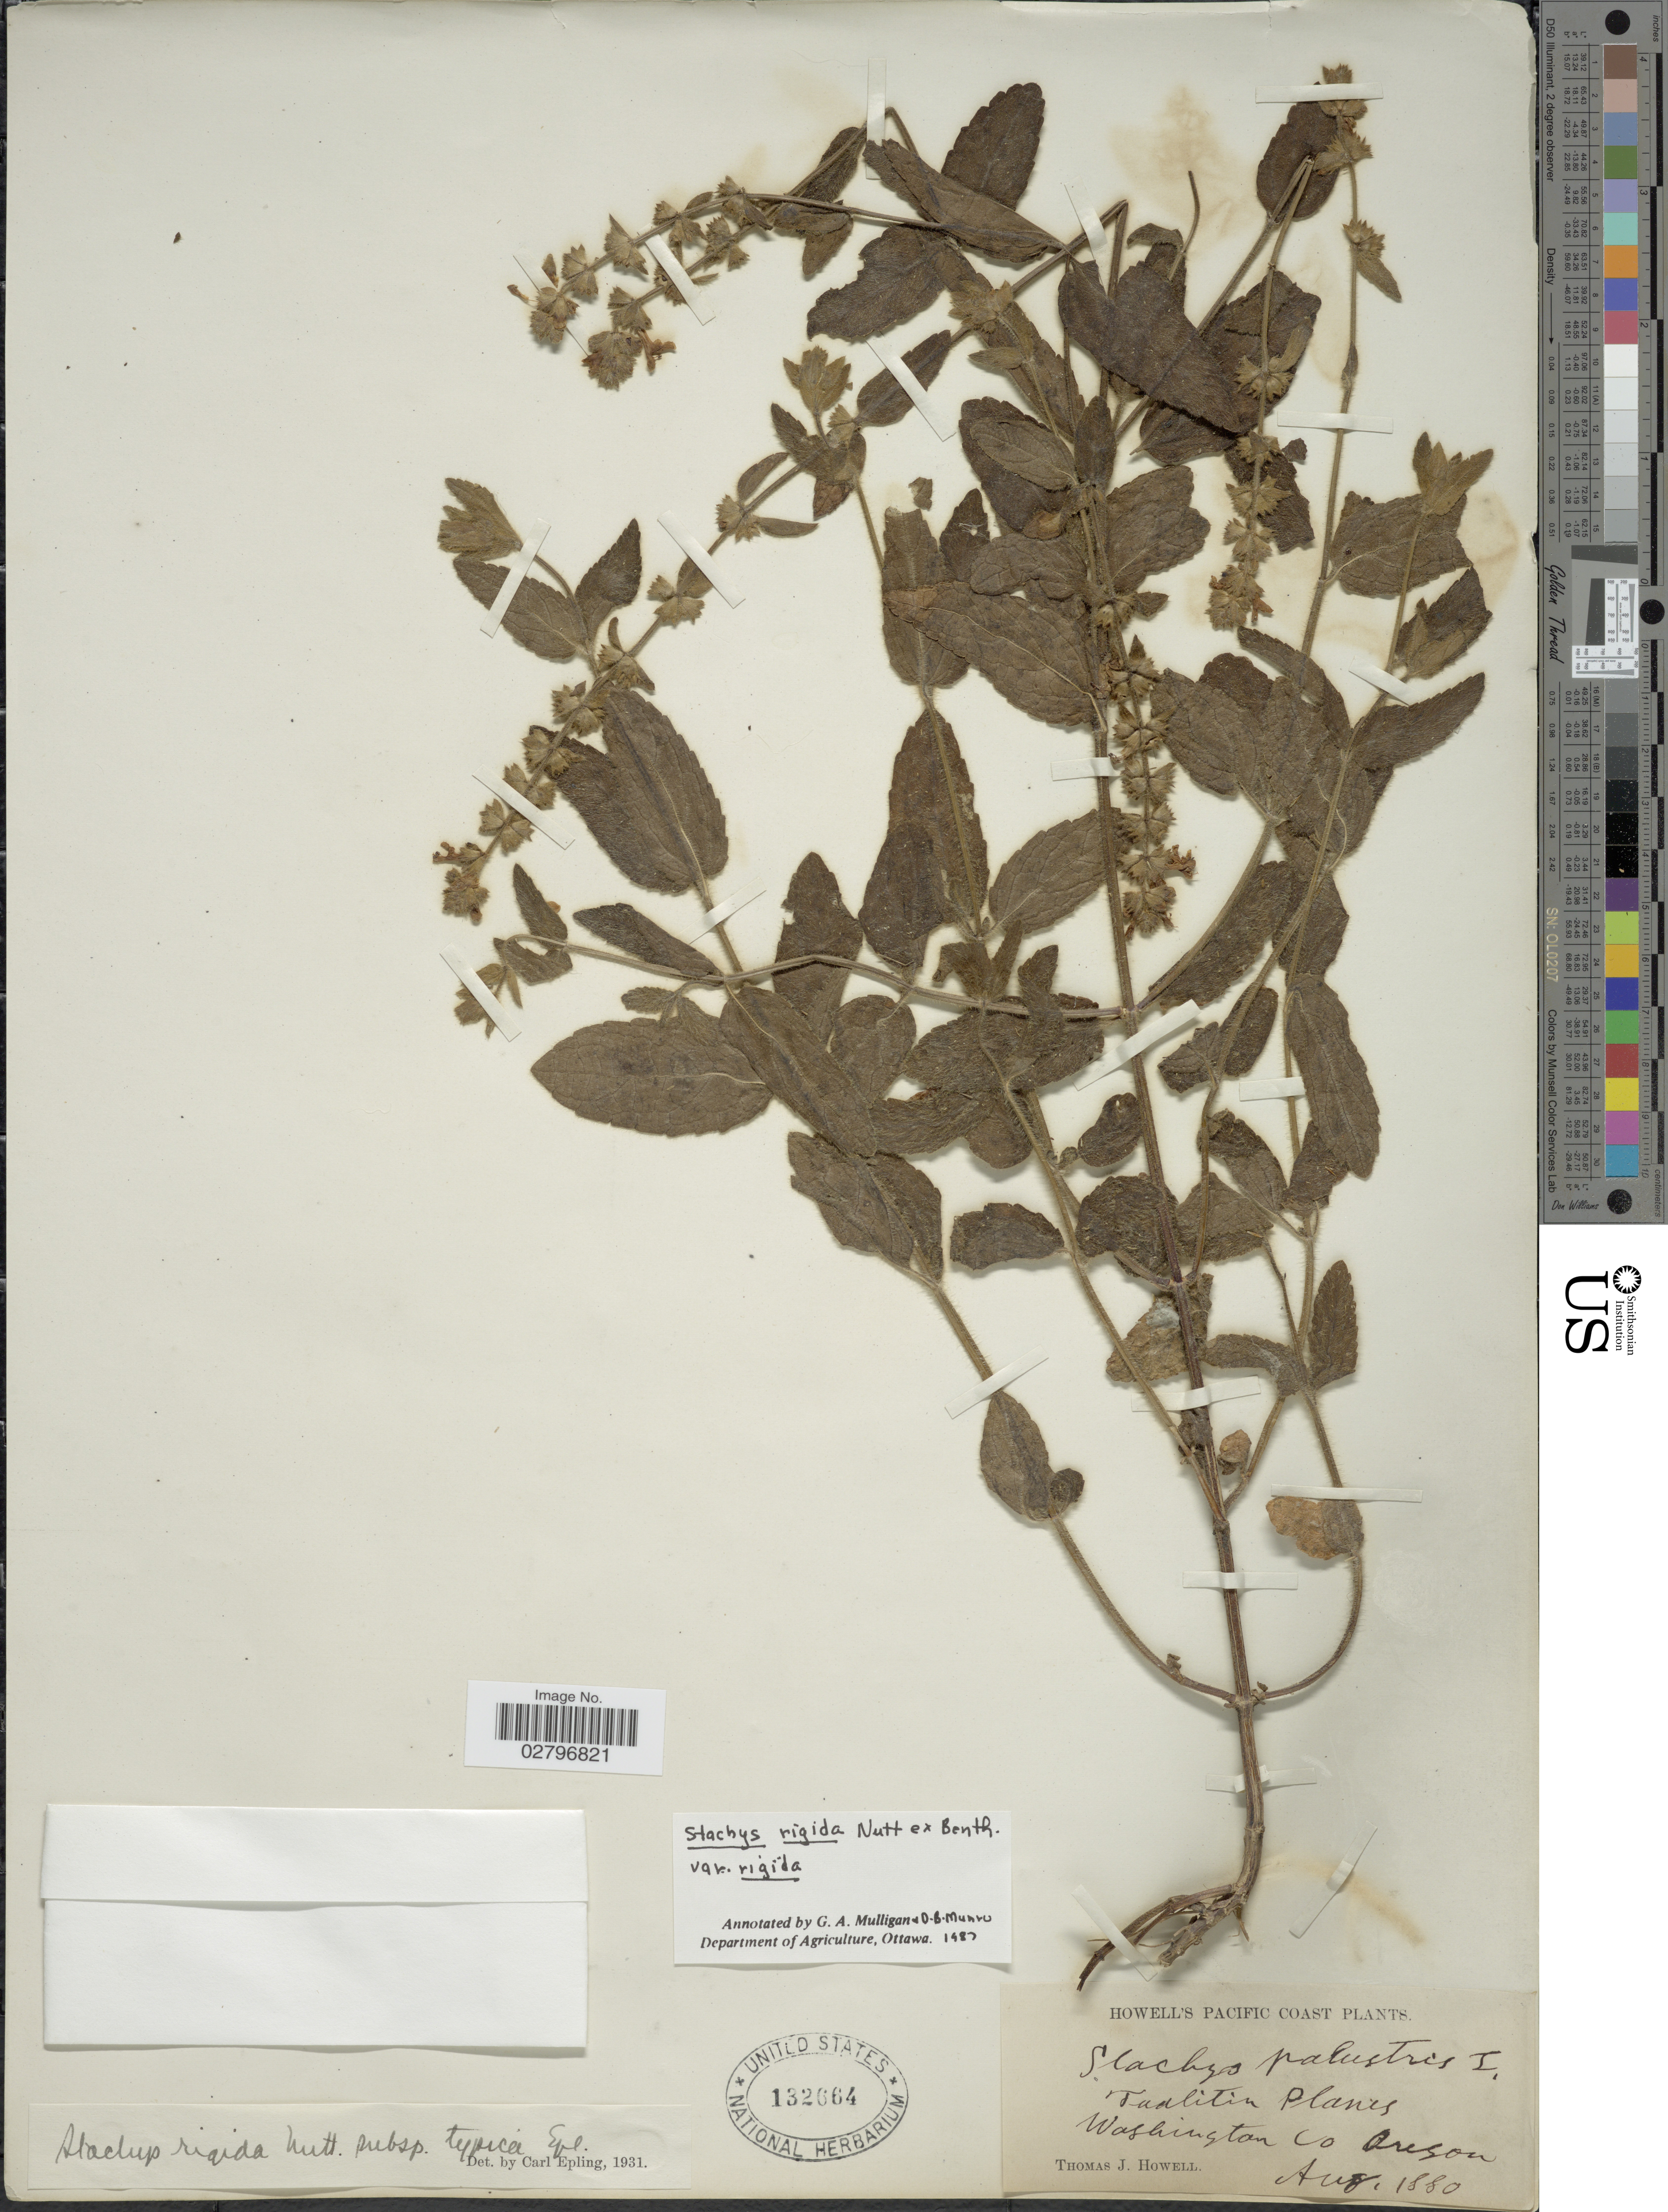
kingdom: Plantae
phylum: Tracheophyta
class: Magnoliopsida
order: Lamiales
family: Lamiaceae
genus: Stachys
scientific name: Stachys rigida subsp. typica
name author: Epling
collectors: T. J. Howell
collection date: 1880-08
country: United States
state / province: Oregon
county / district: Washington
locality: Pacific Coast, Washington Co., Oregon. Taalitin Planes.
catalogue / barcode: US 132664